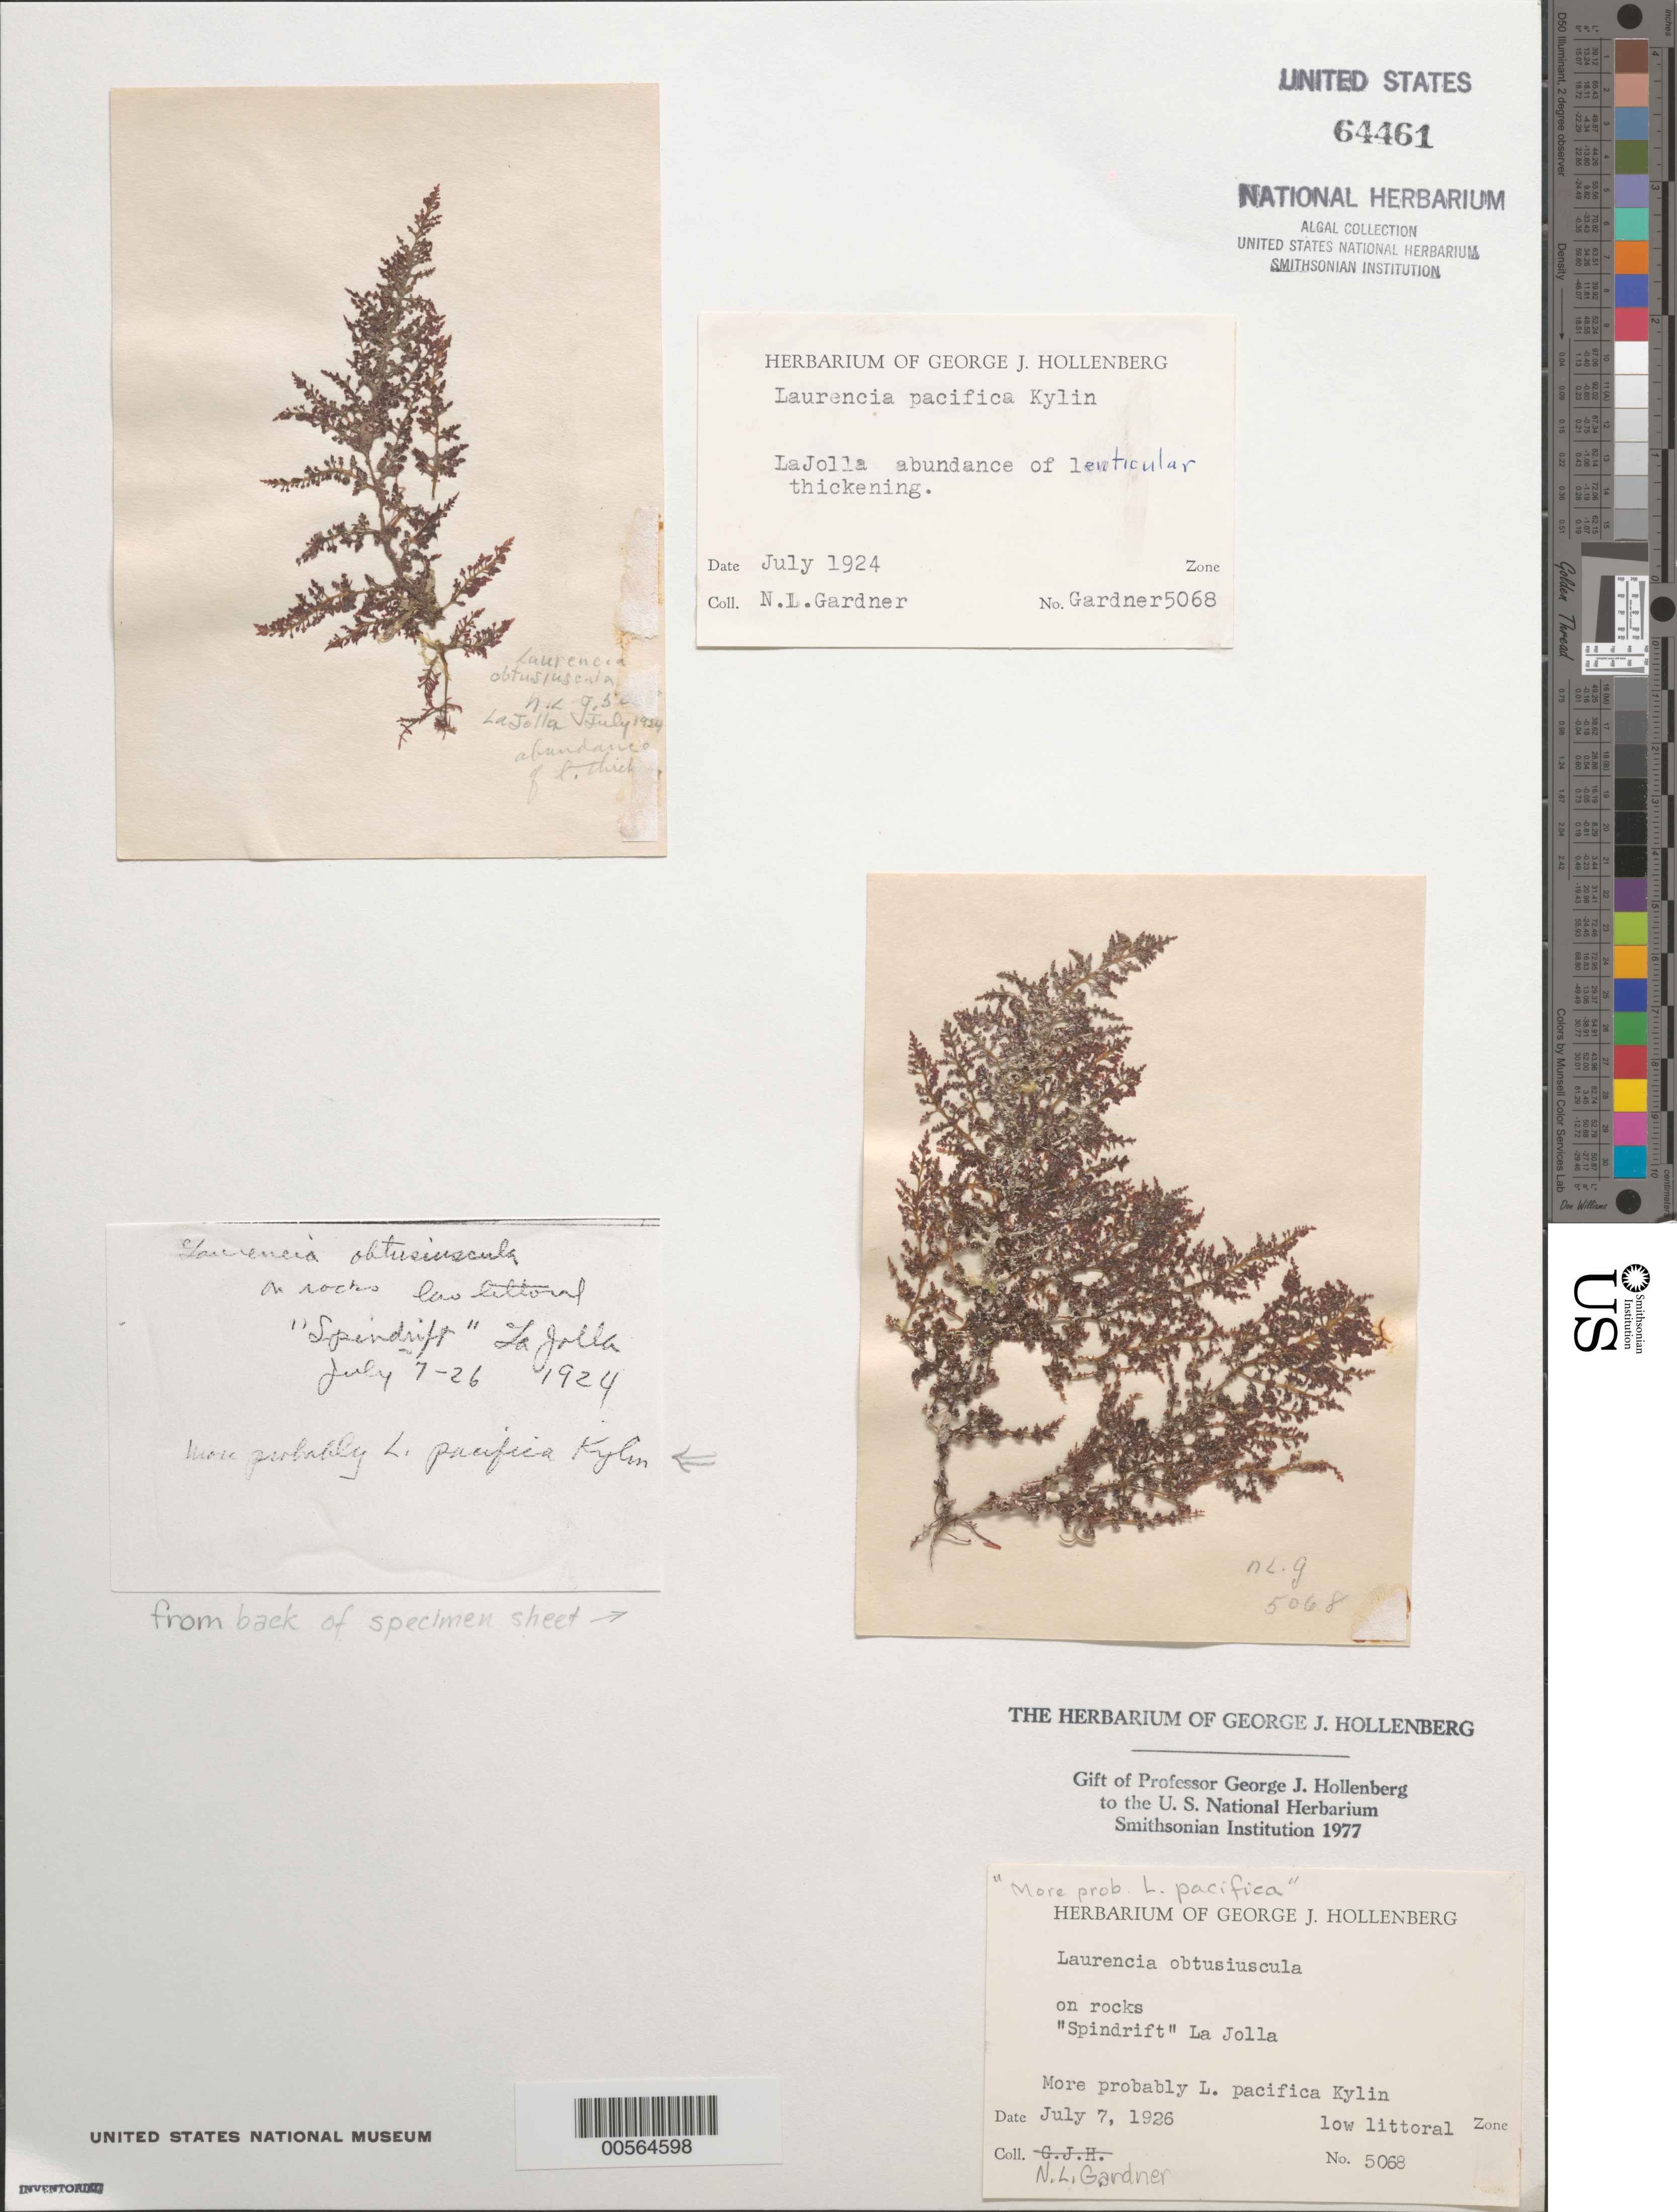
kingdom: Plantae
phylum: Rhodophyta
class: Florideophyceae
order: Ceramiales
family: Rhodomelaceae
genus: Laurencia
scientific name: Laurencia pacifica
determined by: Hollenberg, George J.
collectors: N. Gardner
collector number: NLG 5068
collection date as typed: Jul 1924 AND 07 Jul 1926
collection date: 1924-07,1926-07-07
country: United States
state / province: California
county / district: San Diego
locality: La Jolla, Spindrift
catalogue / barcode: US 64461